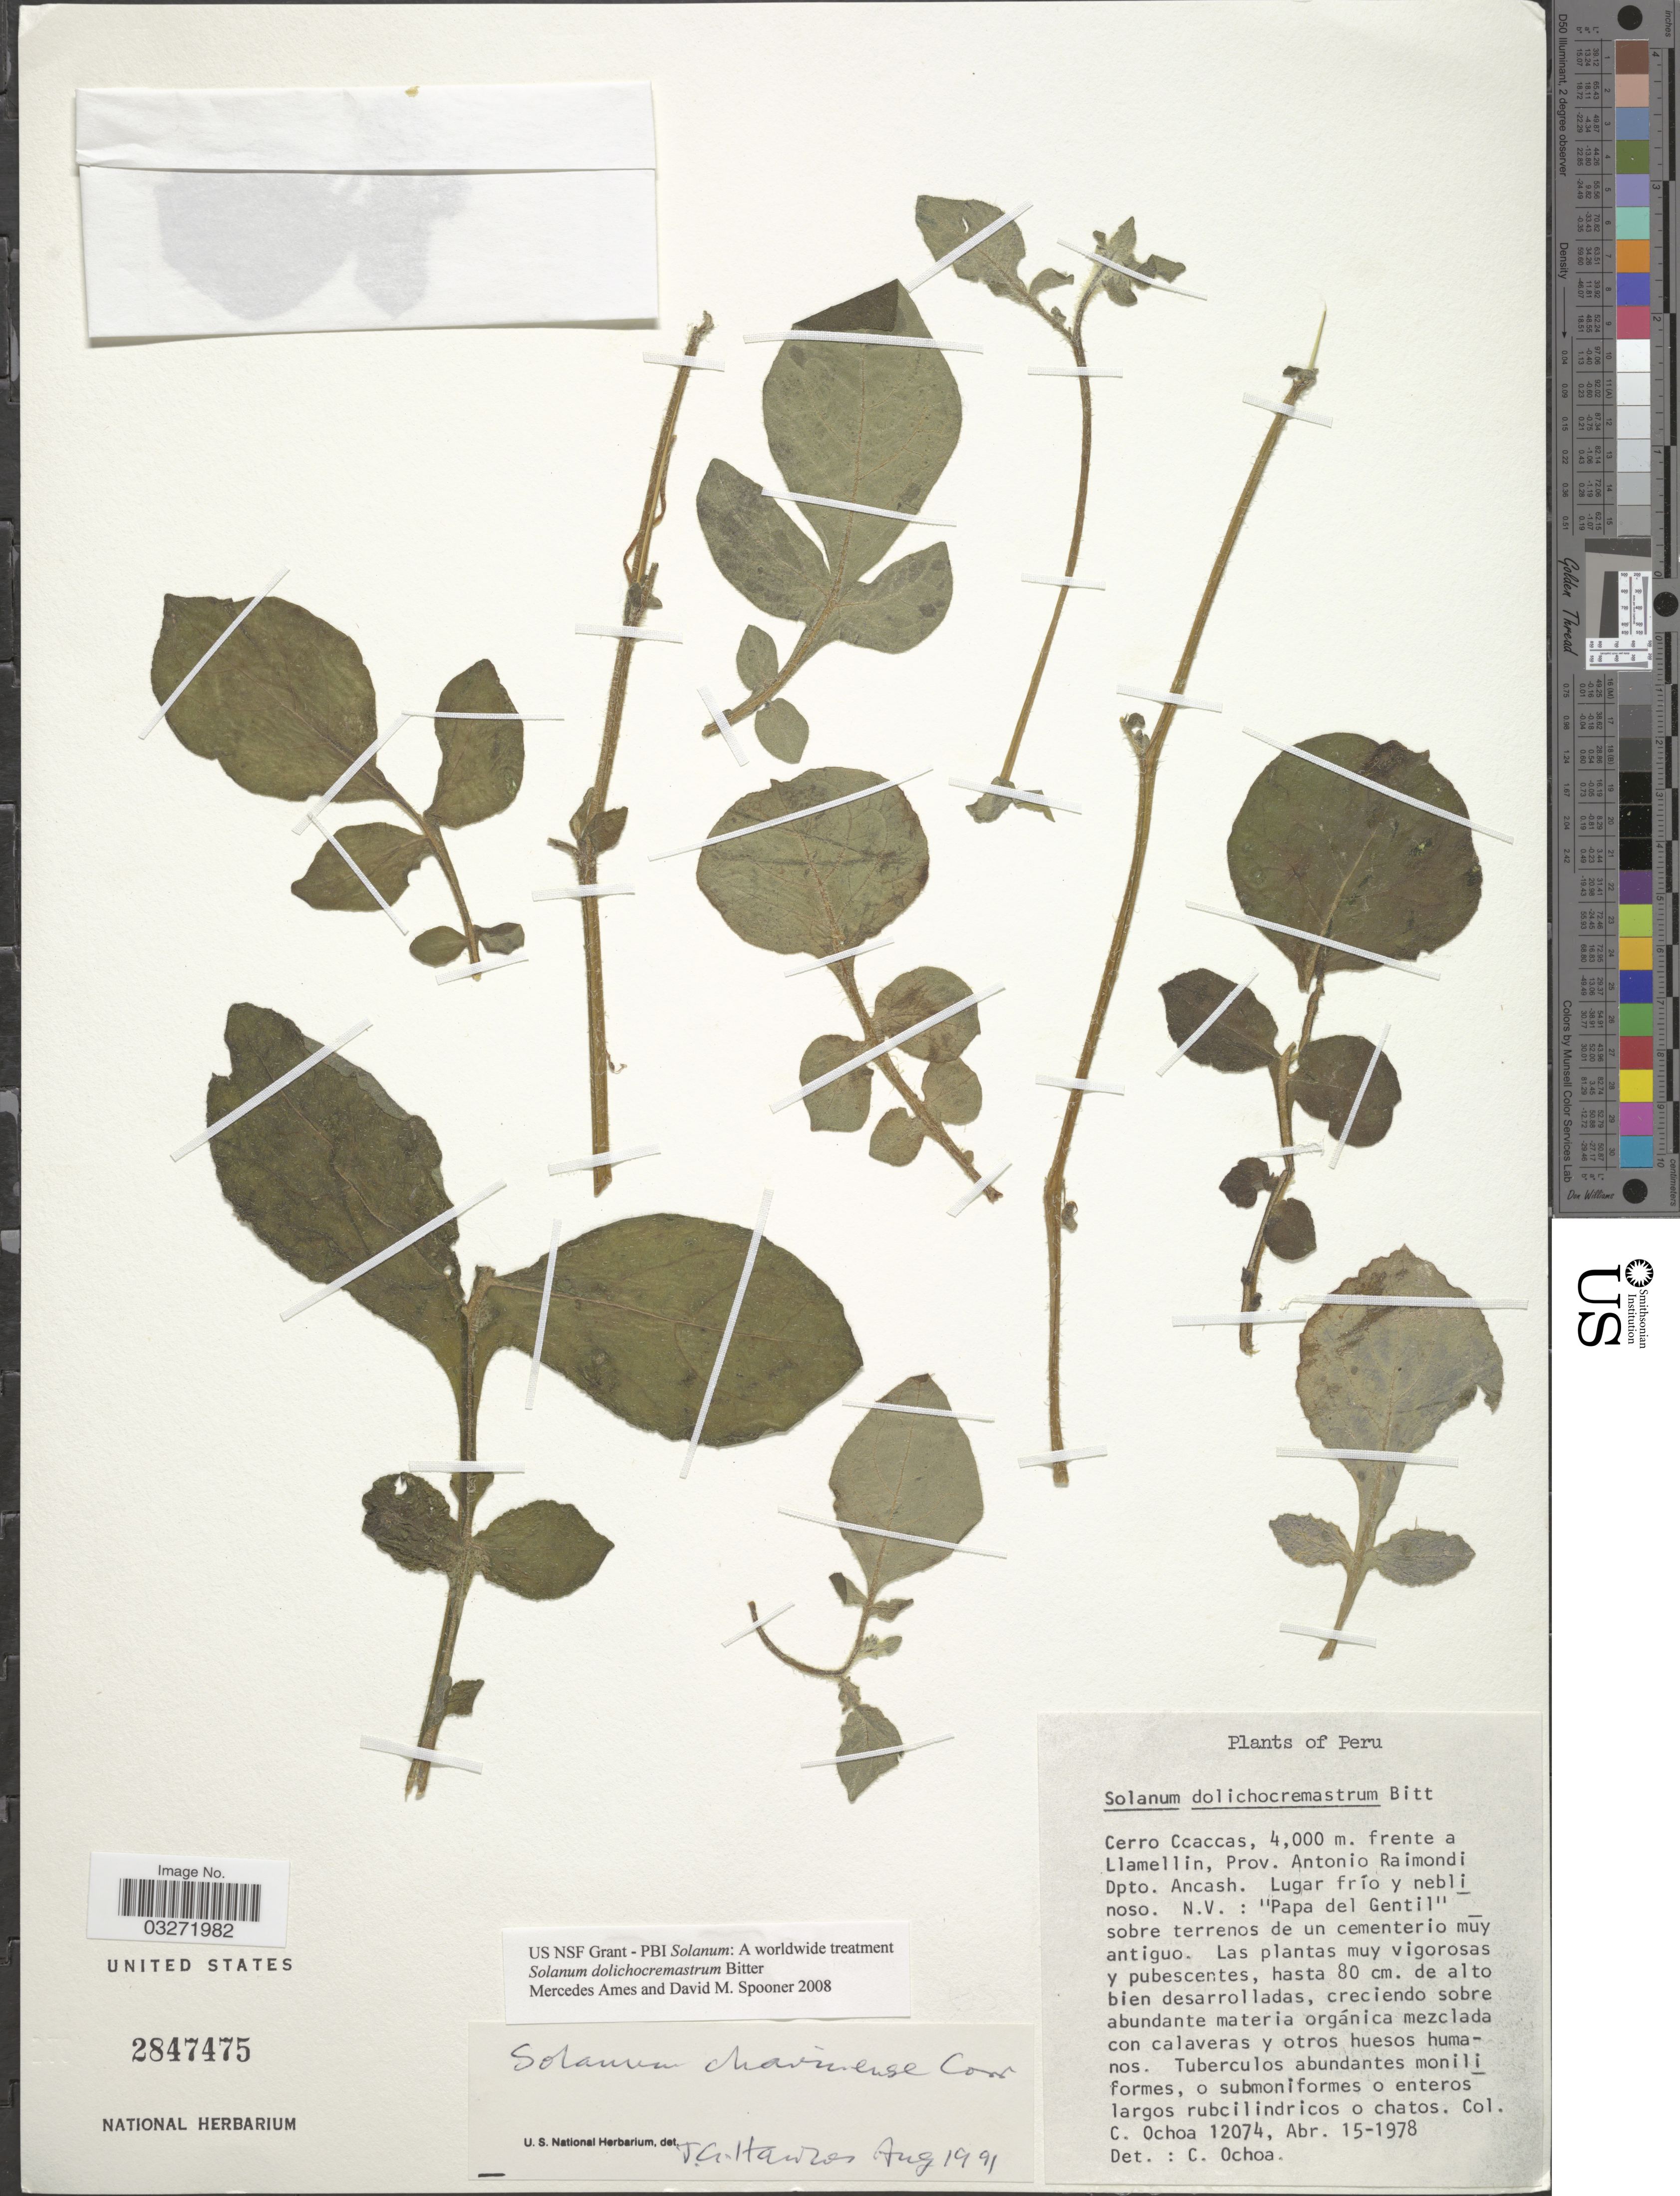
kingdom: Plantae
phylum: Tracheophyta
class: Magnoliopsida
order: Solanales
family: Solanaceae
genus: Solanum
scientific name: Solanum dolichocremastrum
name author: Bitter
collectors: C. Ochoa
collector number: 12074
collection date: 1978-04-15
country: Peru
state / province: Ancash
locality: Cerro Ccaccas, frente a Llamellin, Prov. Antonio Raimondi Dpto. Ancash.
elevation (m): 4000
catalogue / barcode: US 2847475